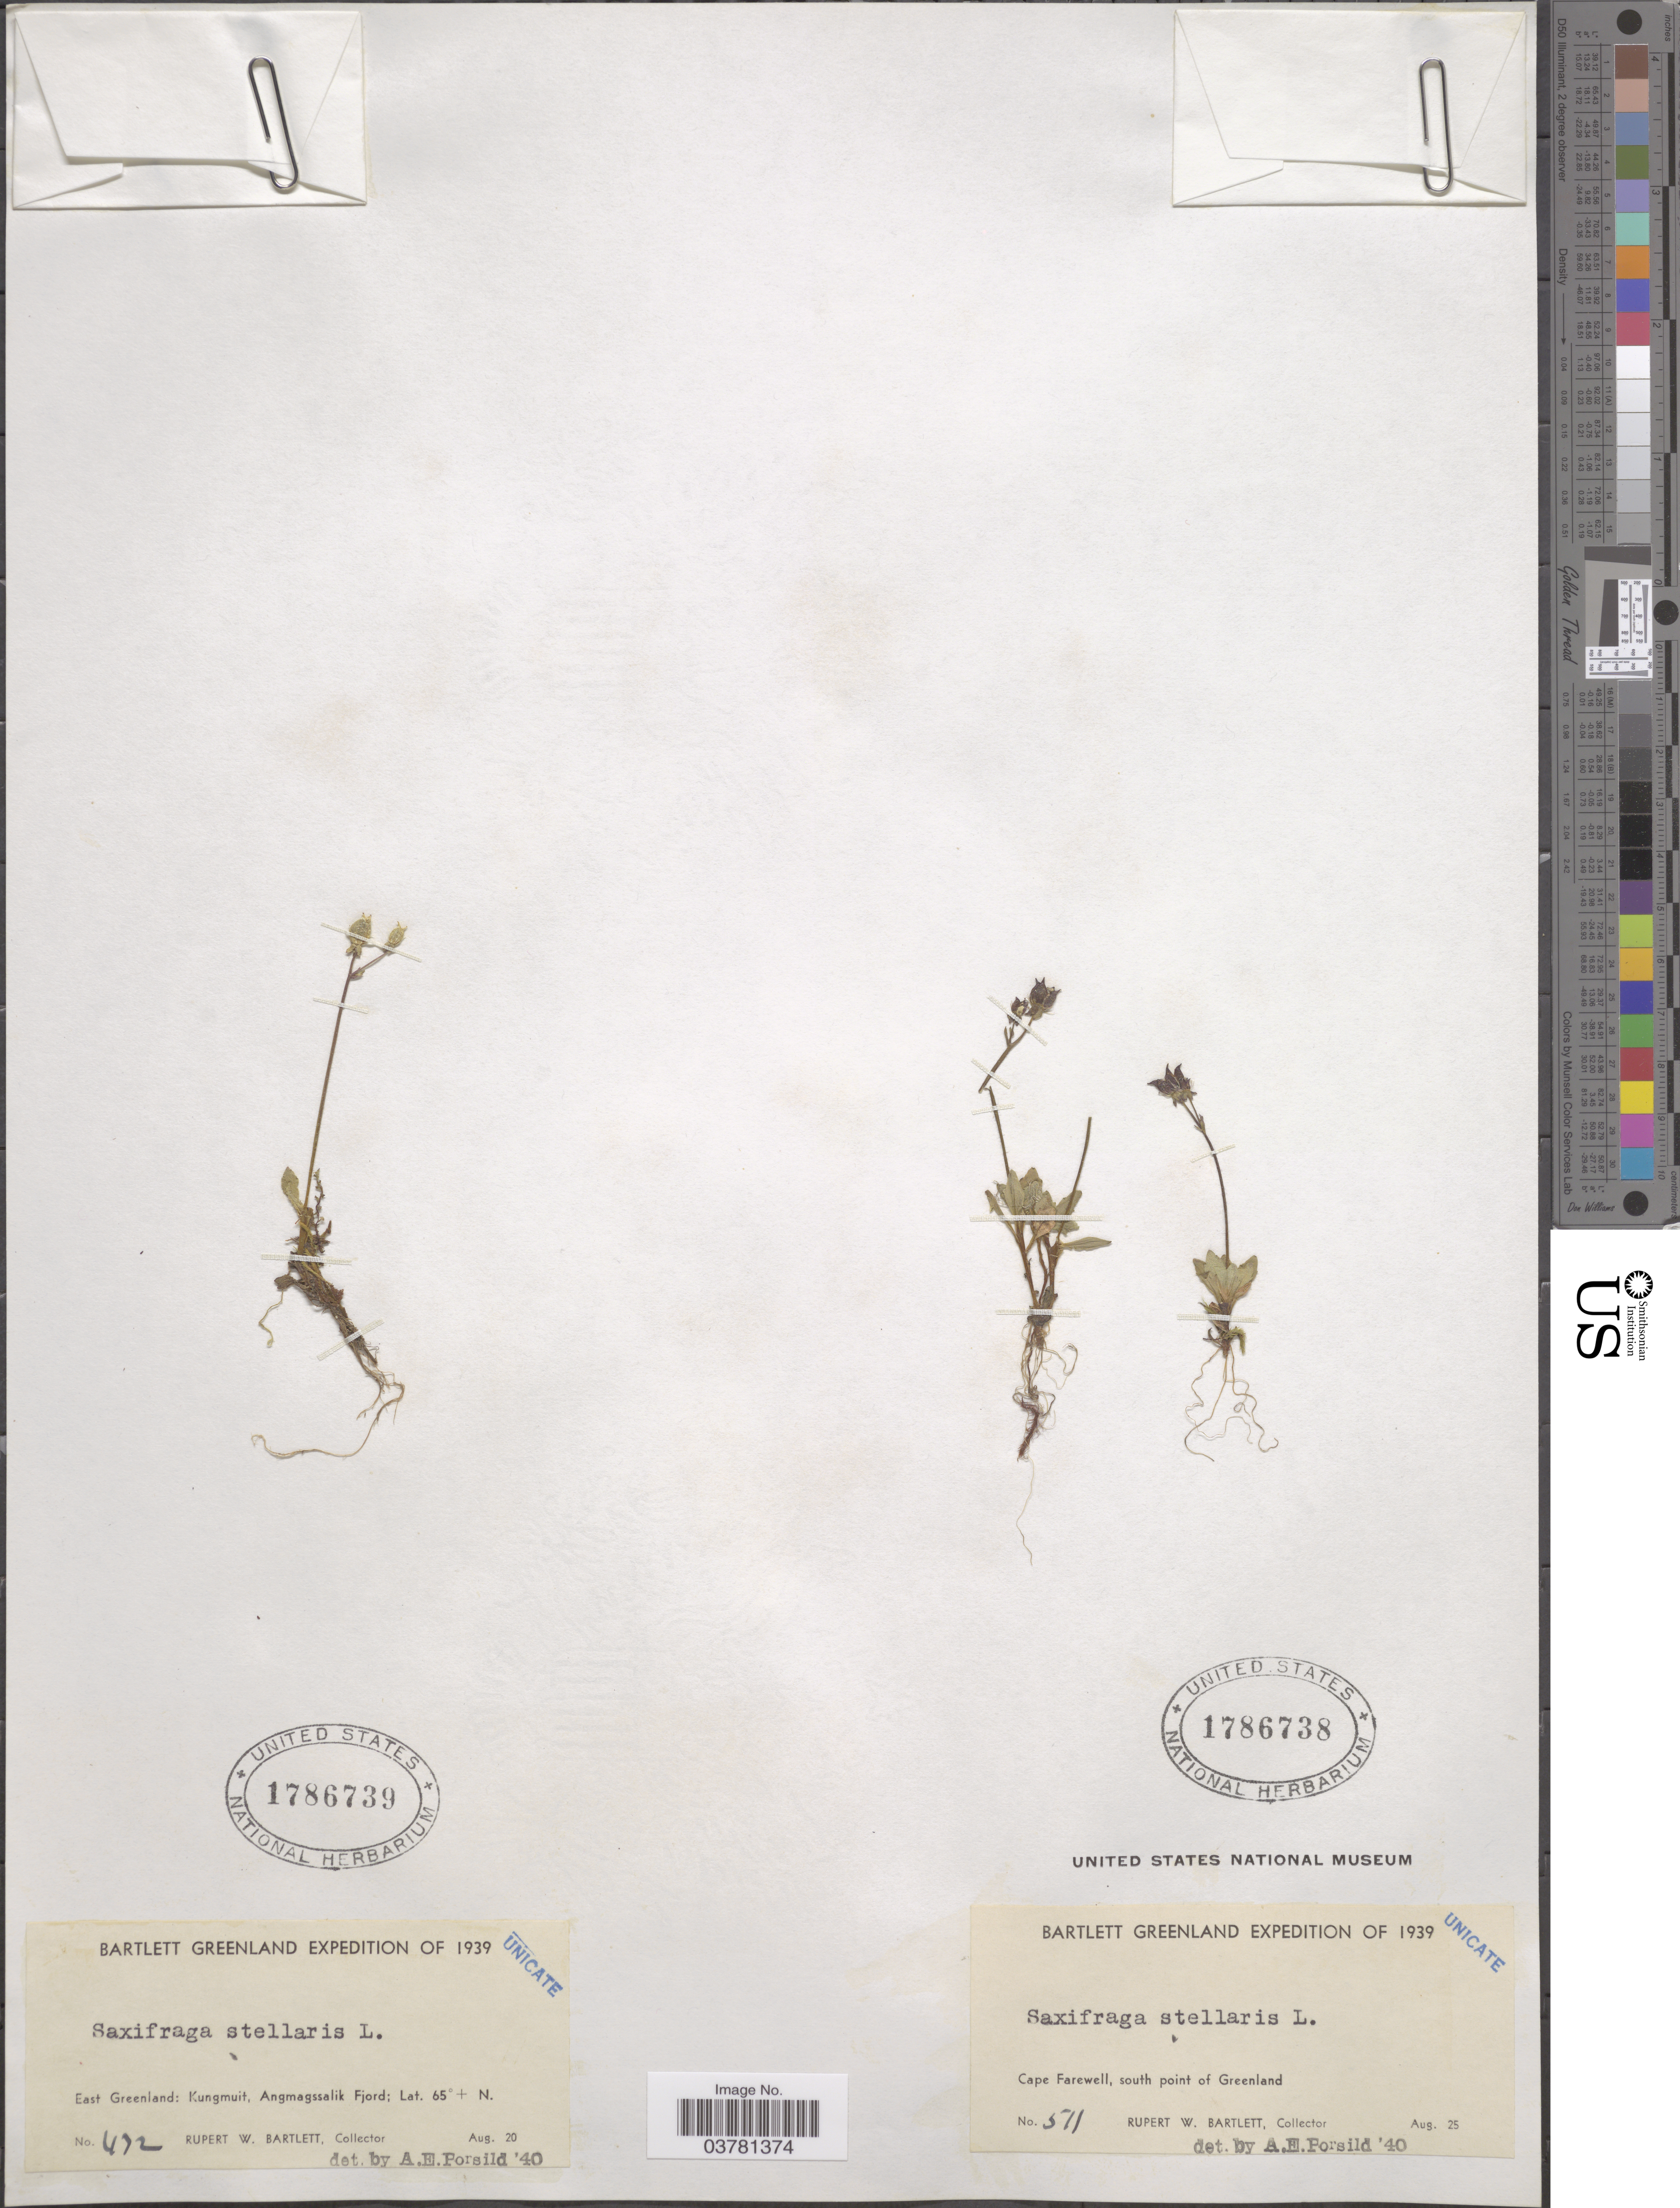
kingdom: Plantae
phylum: Tracheophyta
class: Magnoliopsida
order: Saxifragales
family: Saxifragaceae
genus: Micranthes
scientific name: Micranthes stellaris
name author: (L.) Galasso et al.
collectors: R. W. Bartlett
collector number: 472*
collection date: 1939-08-20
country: Greenland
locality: Bartlett Greenland Expedition of 1939. East Greenland: Kungmuit, Angmagssalik Fjord.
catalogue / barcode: US 1786739